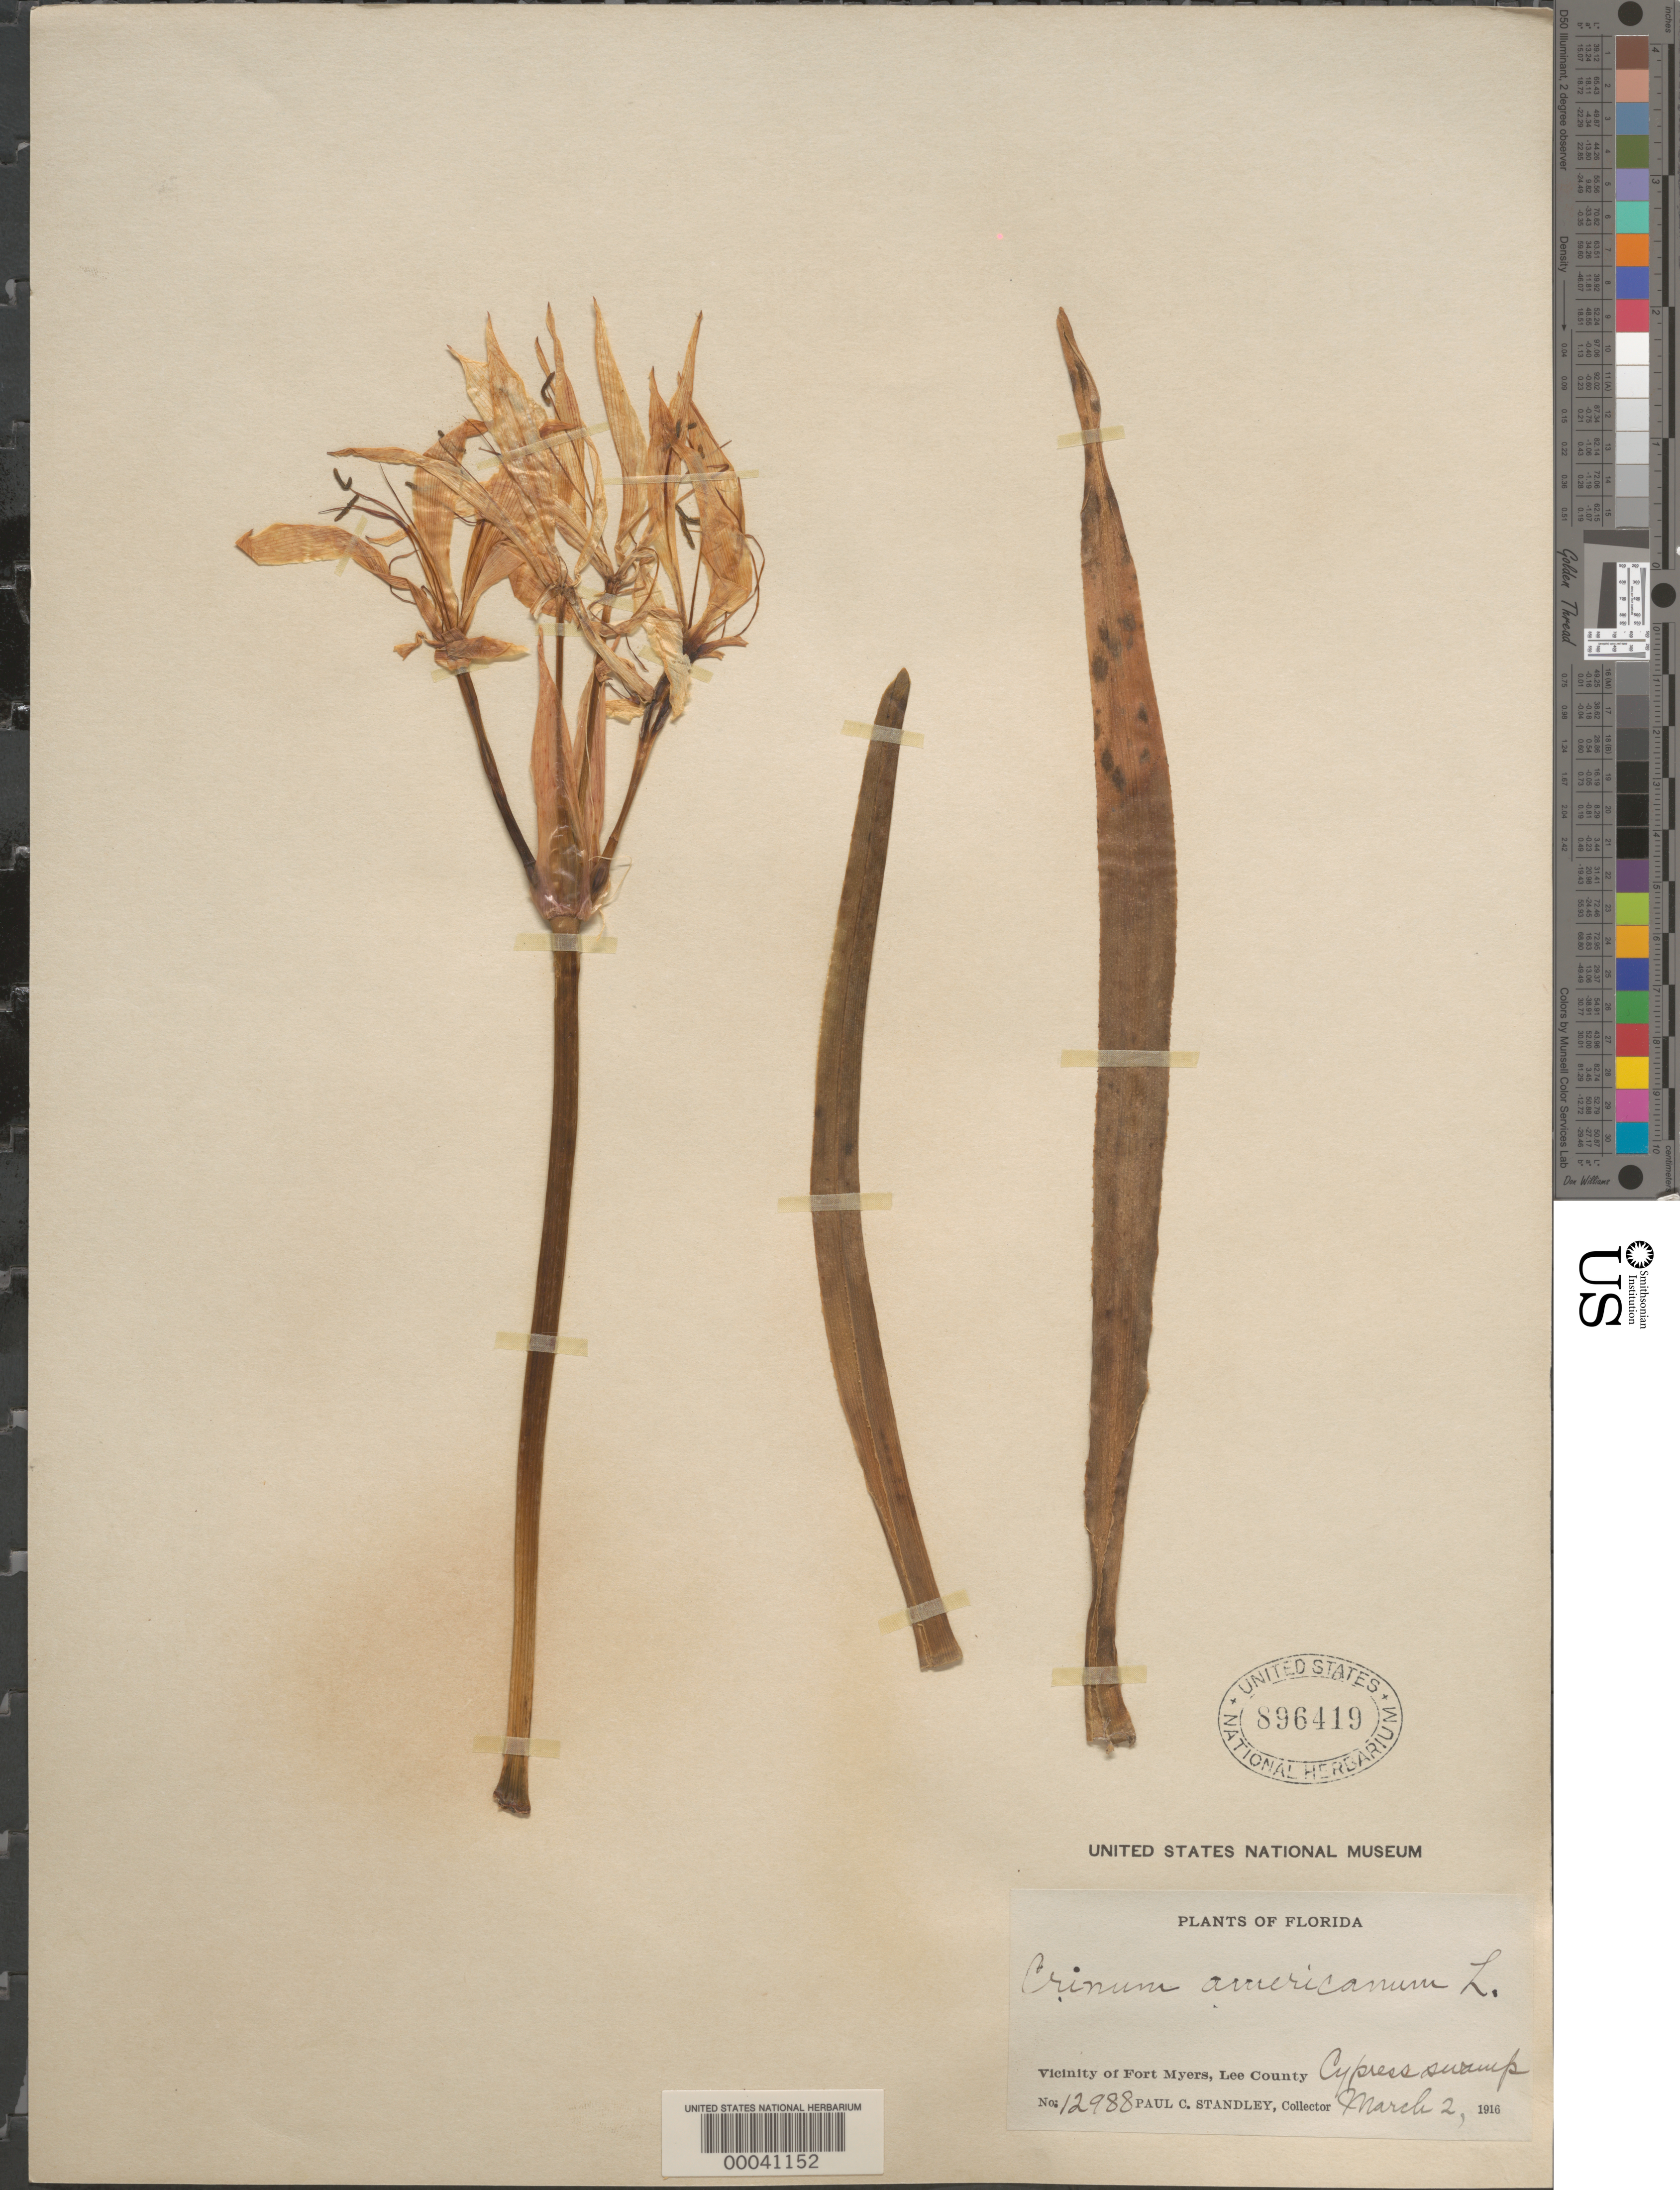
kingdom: Plantae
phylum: Tracheophyta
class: Liliopsida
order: Asparagales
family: Amaryllidaceae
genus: Crinum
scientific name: Crinum americanum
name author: L.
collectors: P. C. Standley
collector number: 12988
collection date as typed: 02 Mar 1915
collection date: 1915-03-02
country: United States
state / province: Florida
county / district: Lee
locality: Vicinity of fort myers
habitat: Cypress swamp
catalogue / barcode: US 896419